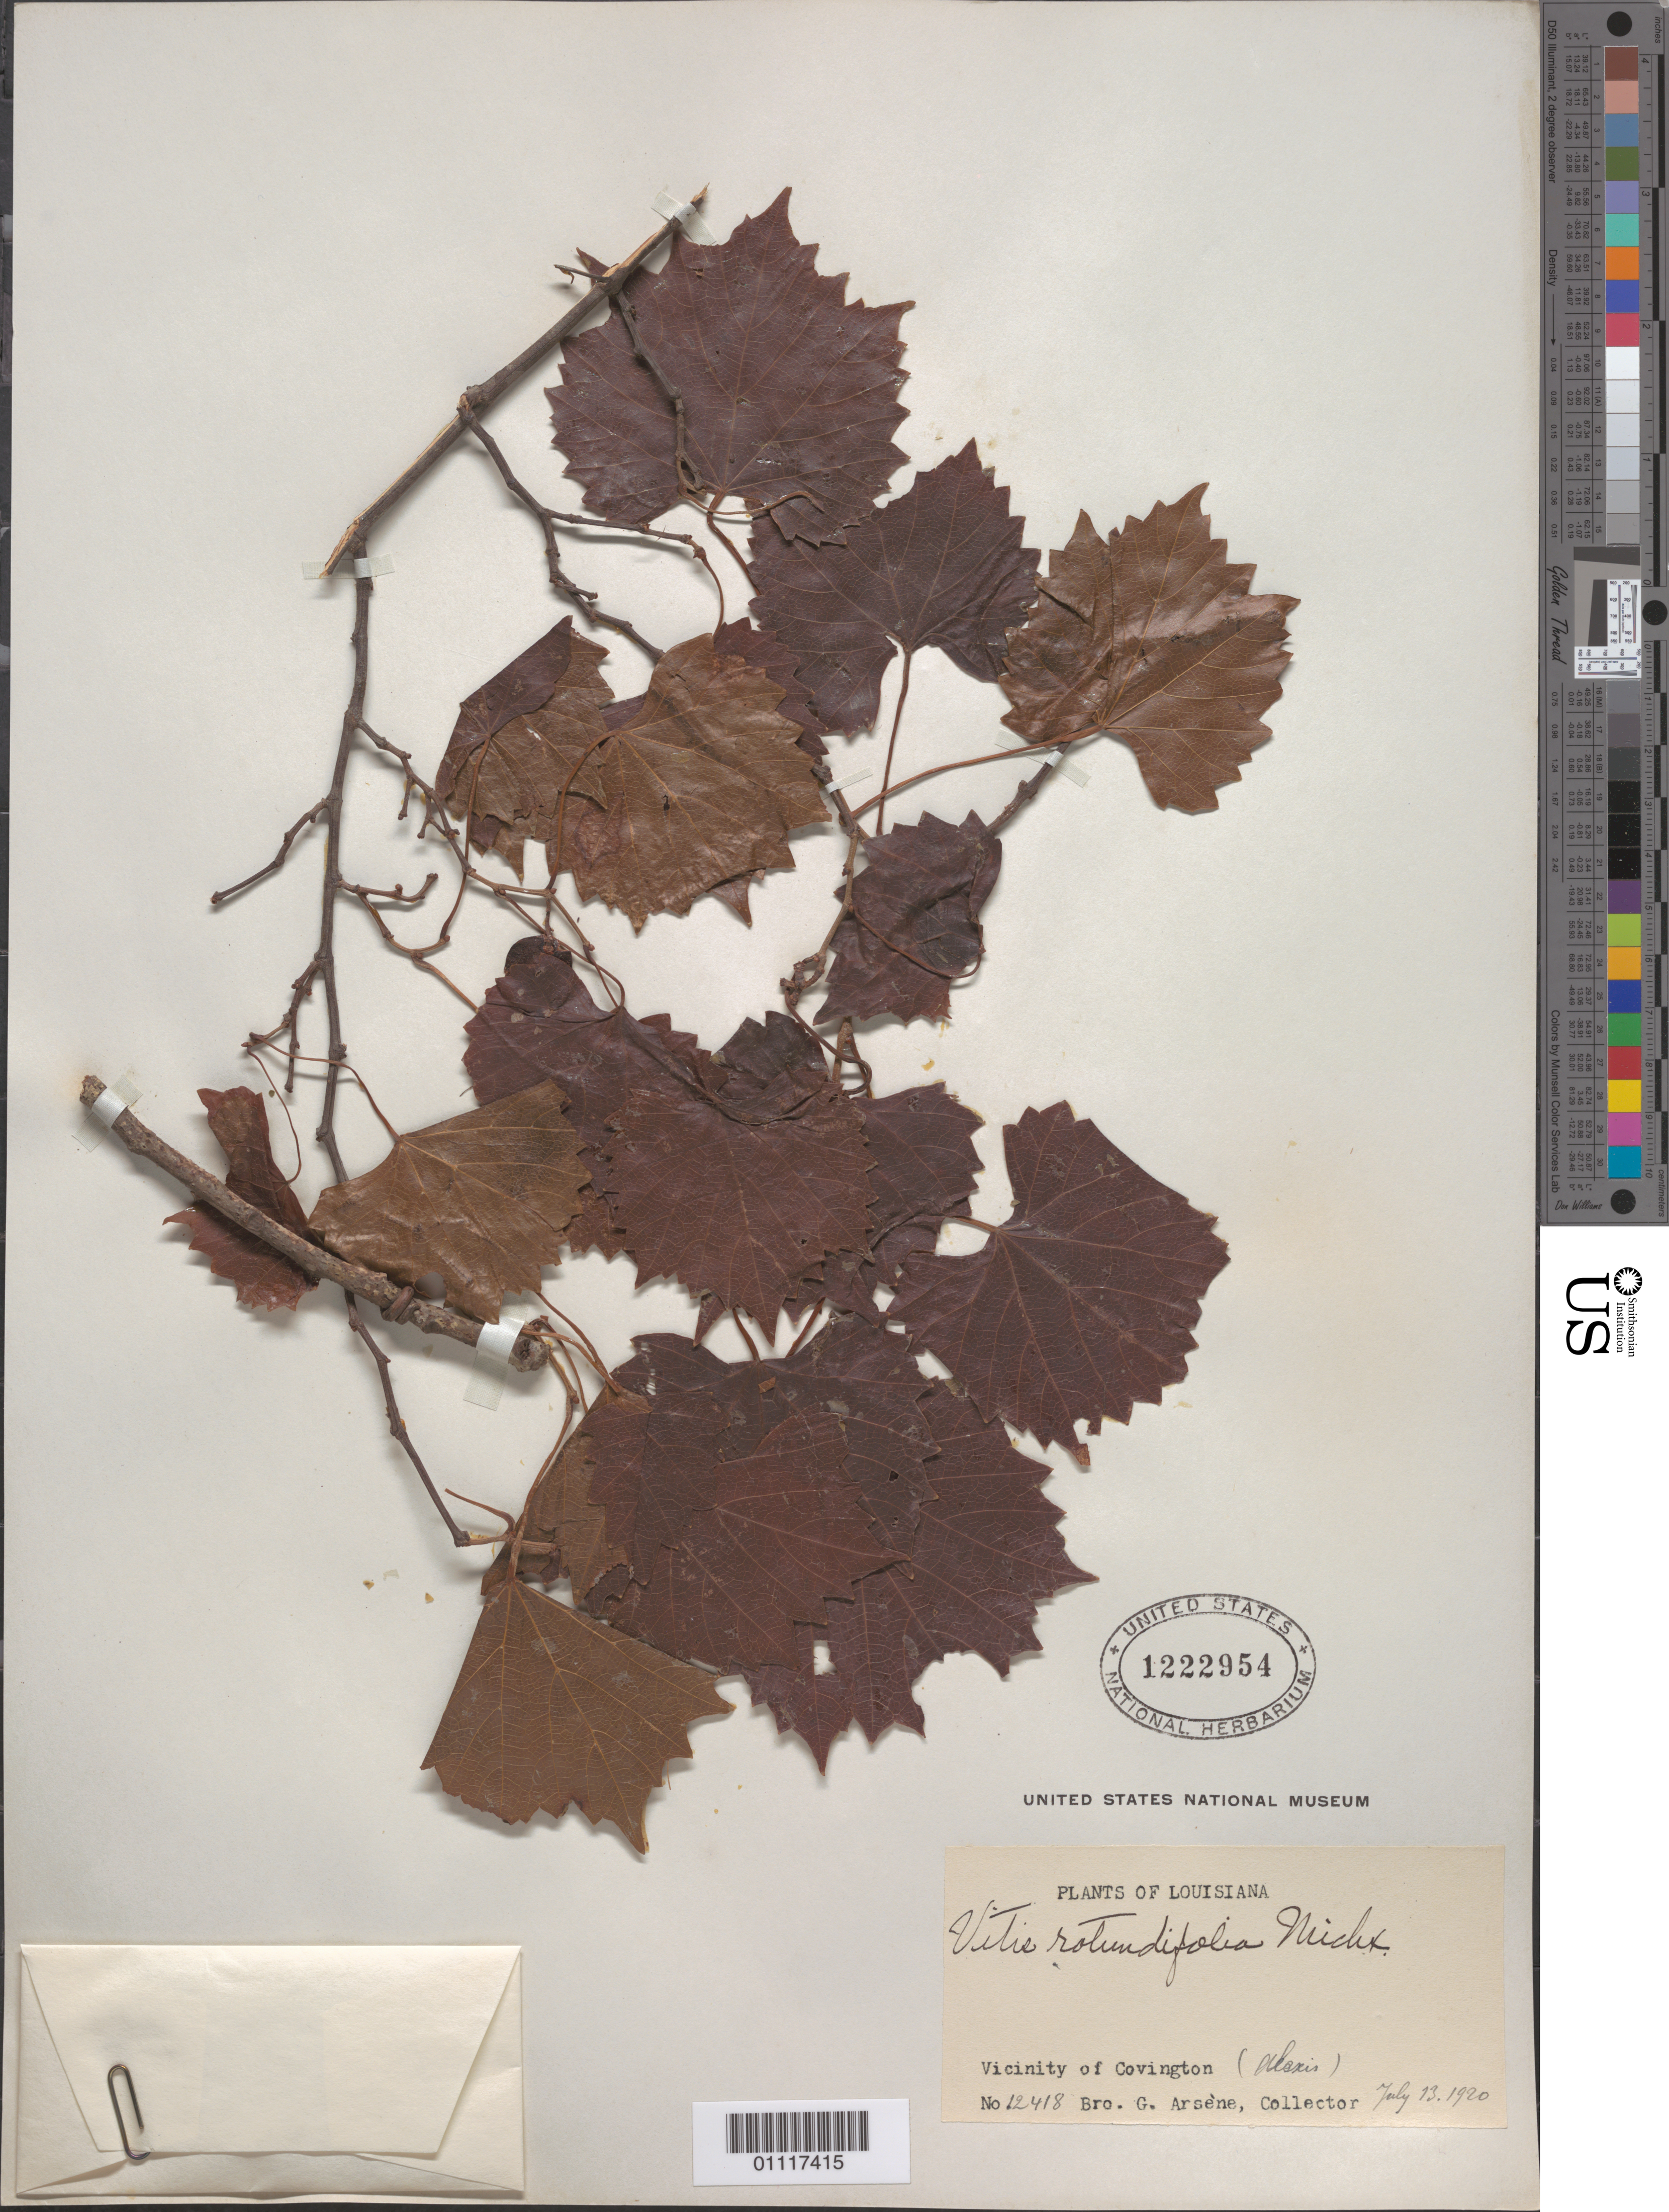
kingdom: Plantae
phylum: Tracheophyta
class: Magnoliopsida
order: Vitales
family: Vitaceae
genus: Vitis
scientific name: Vitis rotundifolia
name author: Michx.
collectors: Bro. G. Arsène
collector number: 12418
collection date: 1920-07-13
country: United States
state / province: Louisiana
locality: Vicinity of Covington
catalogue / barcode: US 1222954